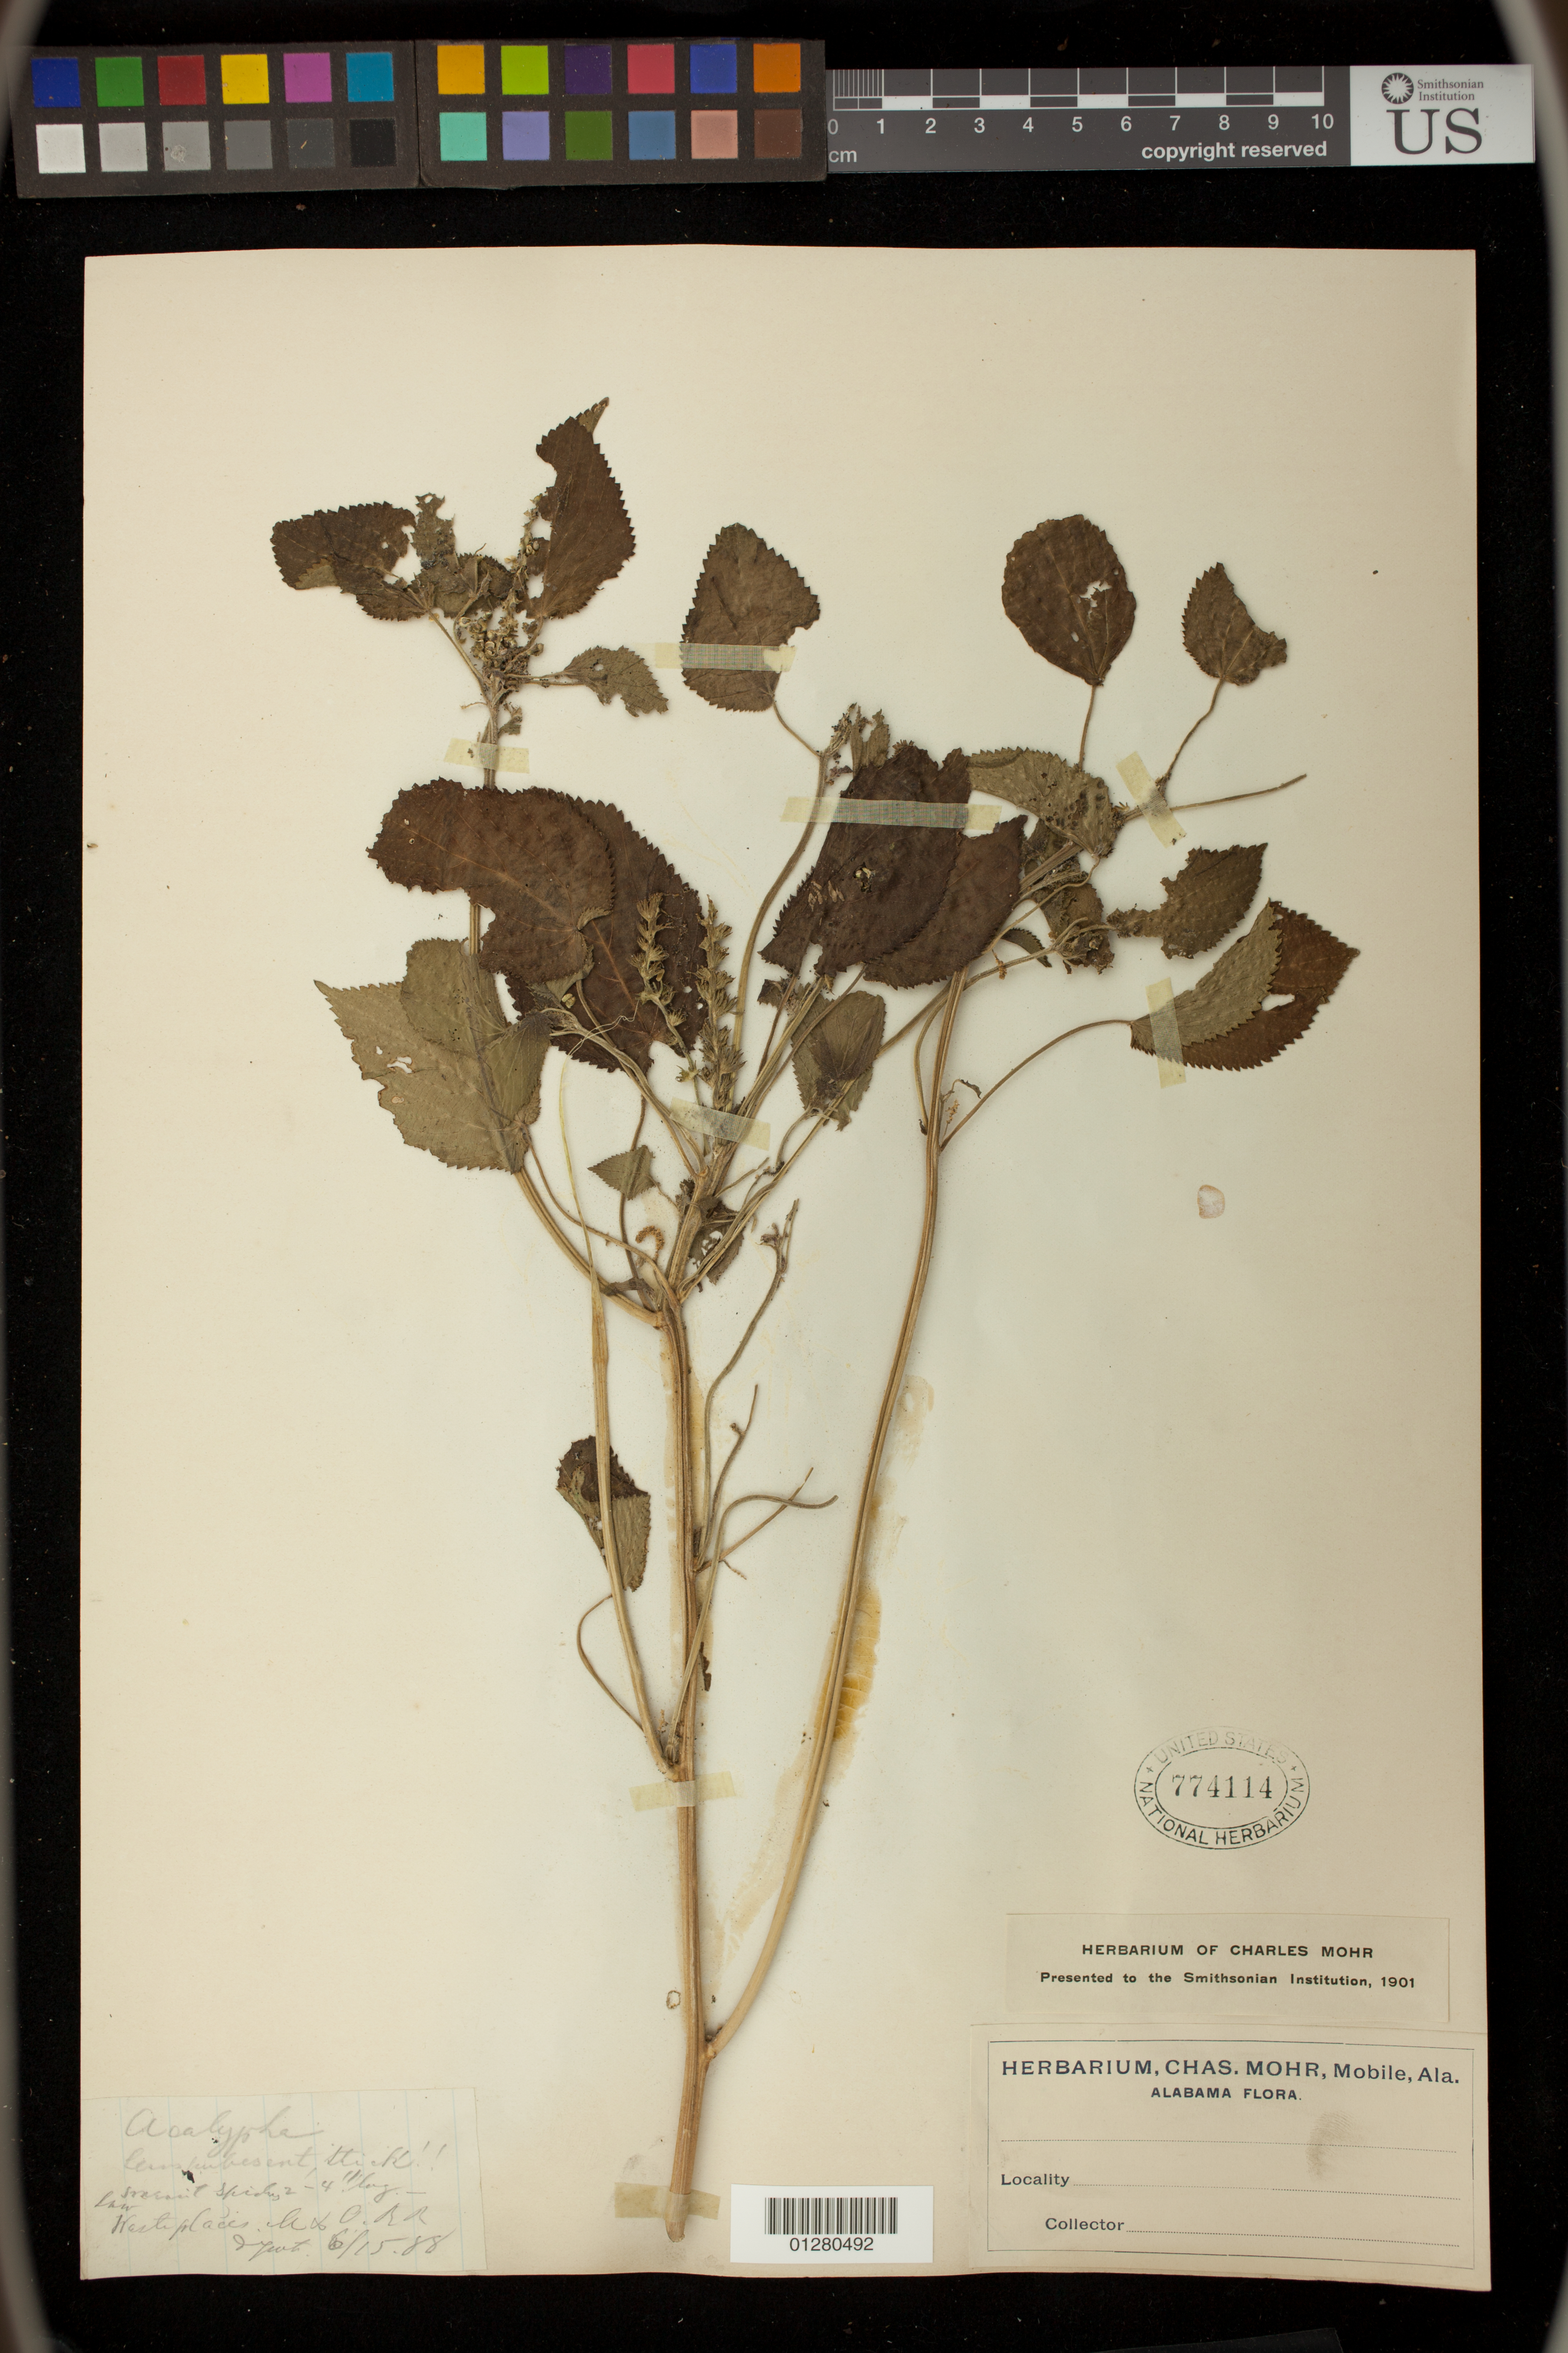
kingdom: Plantae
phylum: Tracheophyta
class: Magnoliopsida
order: Malpighiales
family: Euphorbiaceae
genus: Acalypha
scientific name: Acalypha ostryifolia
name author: Ridd.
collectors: Mohr, C. T. (herbarium)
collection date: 1888-06-15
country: United States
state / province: Alabama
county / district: Mobile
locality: Waste Places, A & O. RR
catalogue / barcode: US 774114